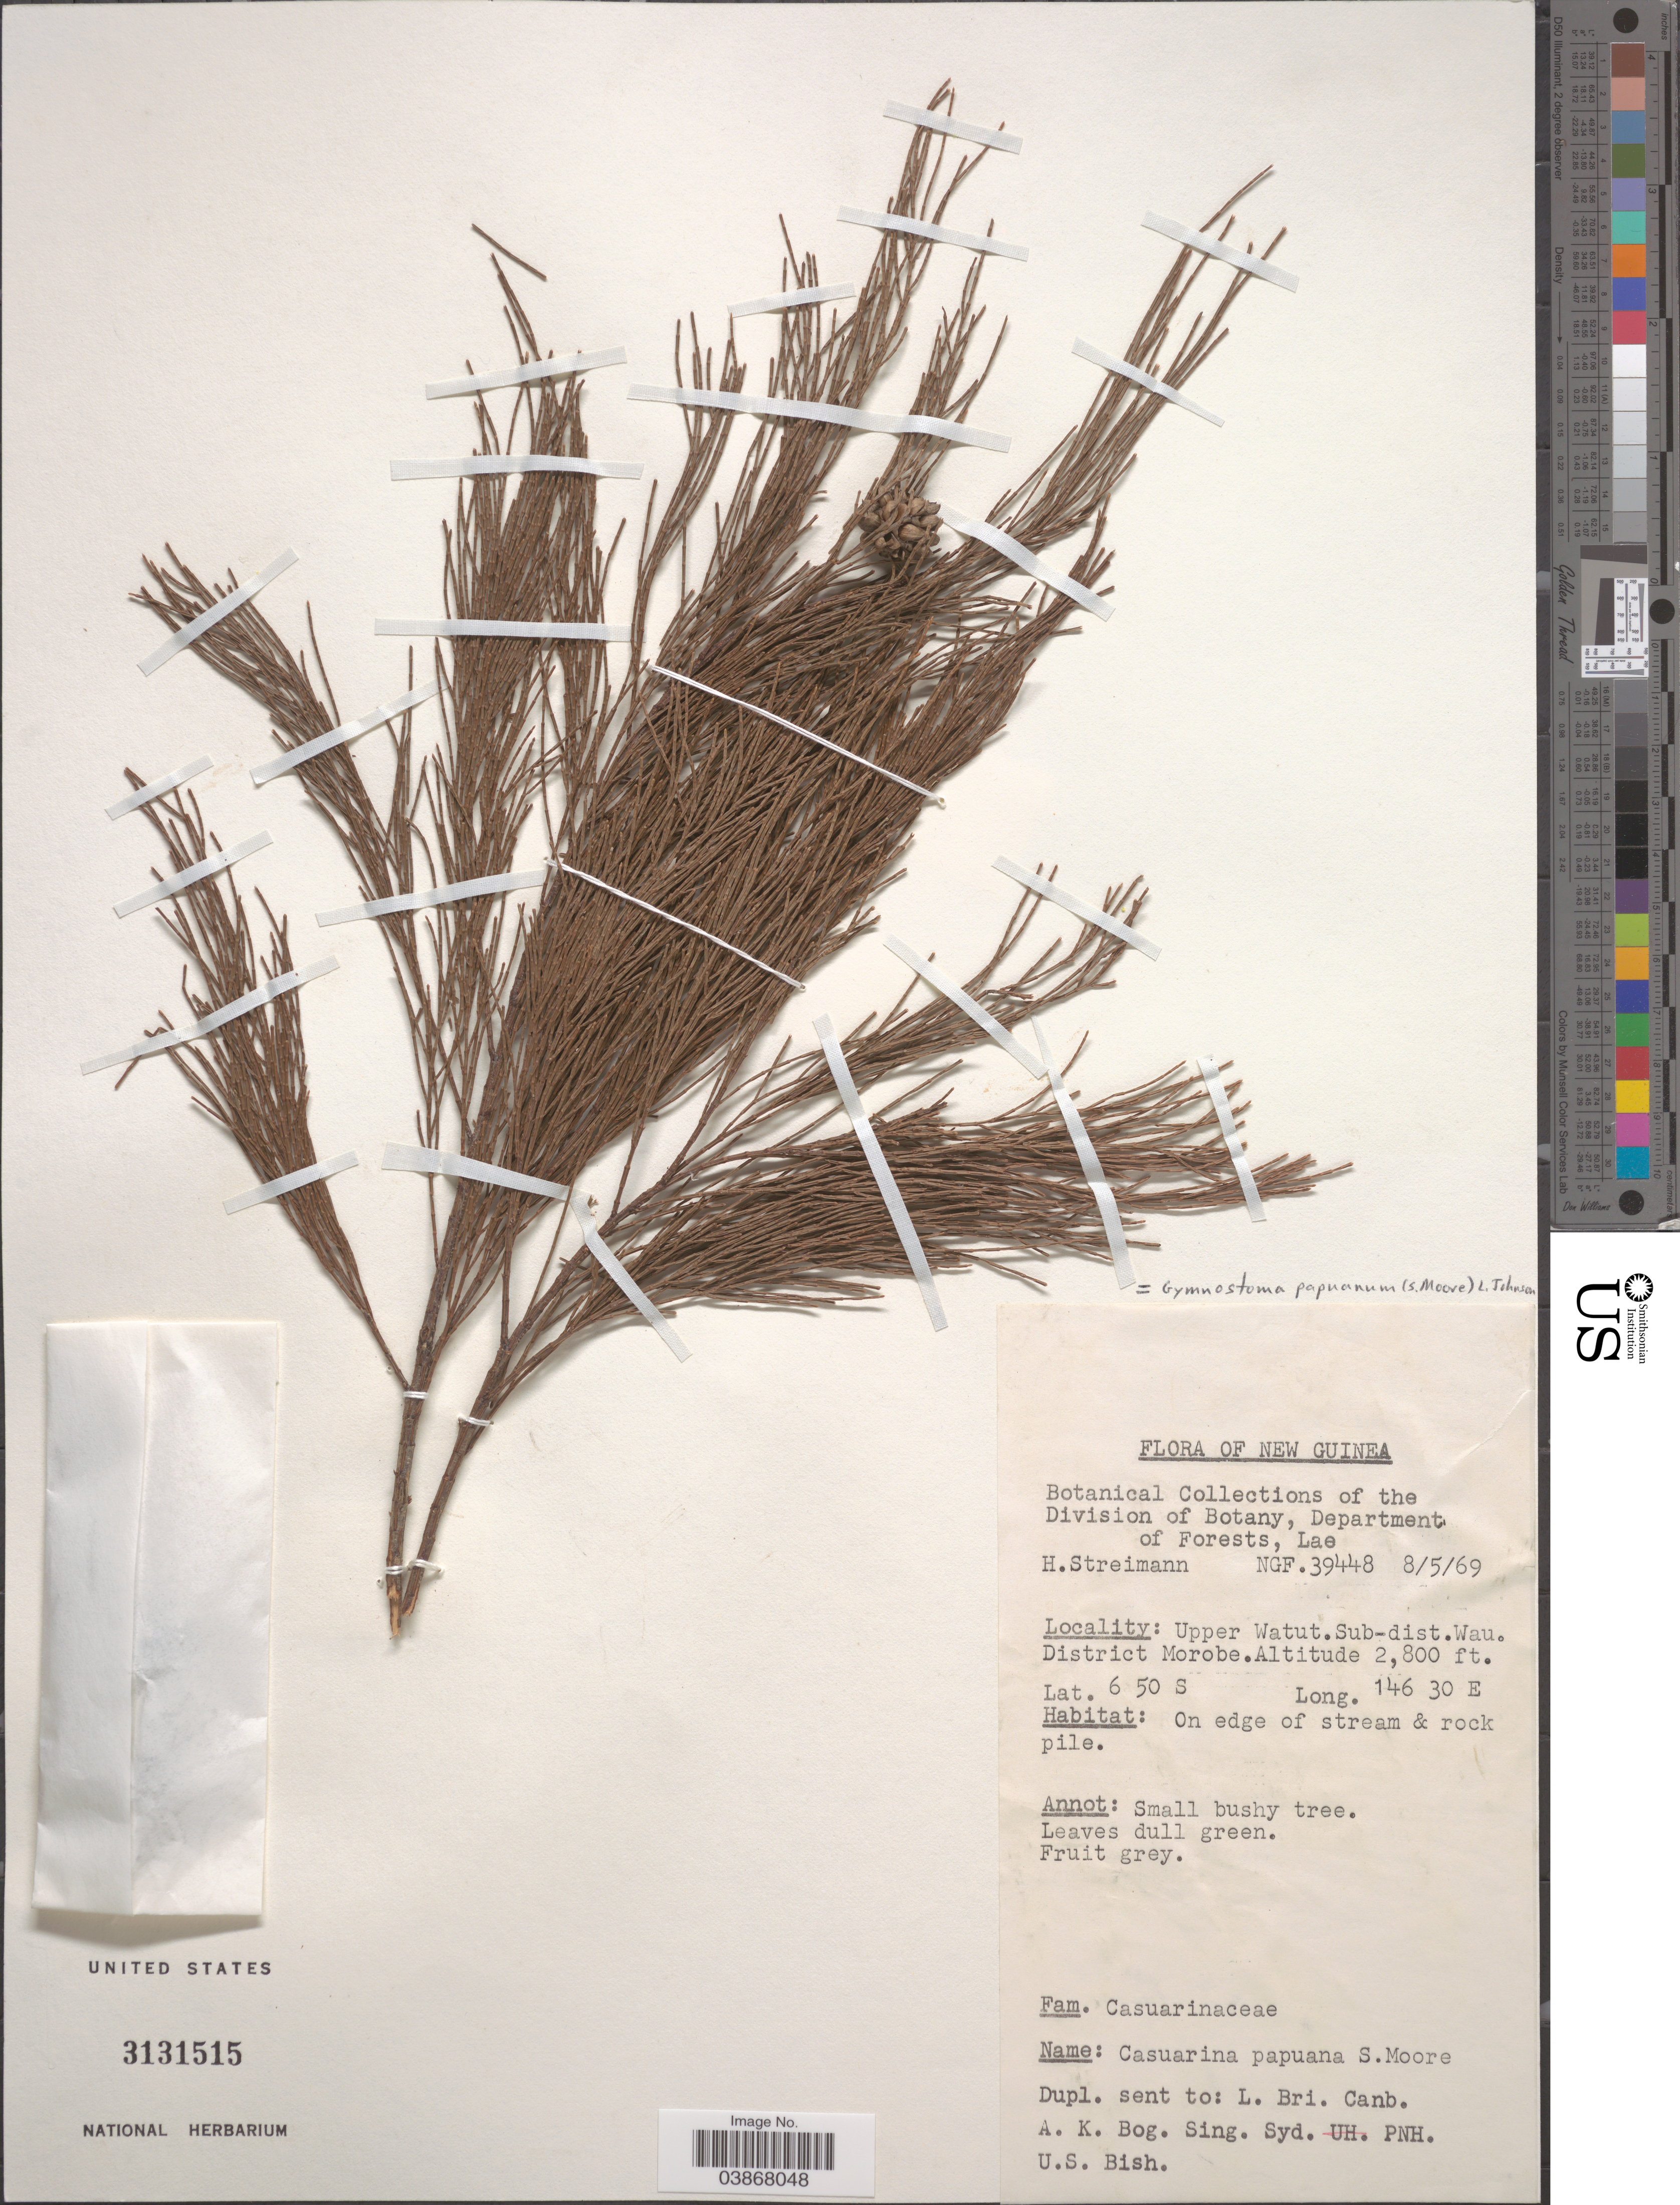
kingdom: Plantae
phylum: Tracheophyta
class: Magnoliopsida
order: Fagales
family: Casuarinaceae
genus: Gymnostoma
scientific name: Gymnostoma papuanum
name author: (S. Moore) L.A.S. Johnson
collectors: H. Streimann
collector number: NGF 39448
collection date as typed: Transcribed d/m/y: 8/5/69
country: Papua New Guinea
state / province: Morobe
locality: New Guinea. Upper Watut. Sub-dist. Wau. District Morobe.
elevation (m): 853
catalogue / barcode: US 3131515